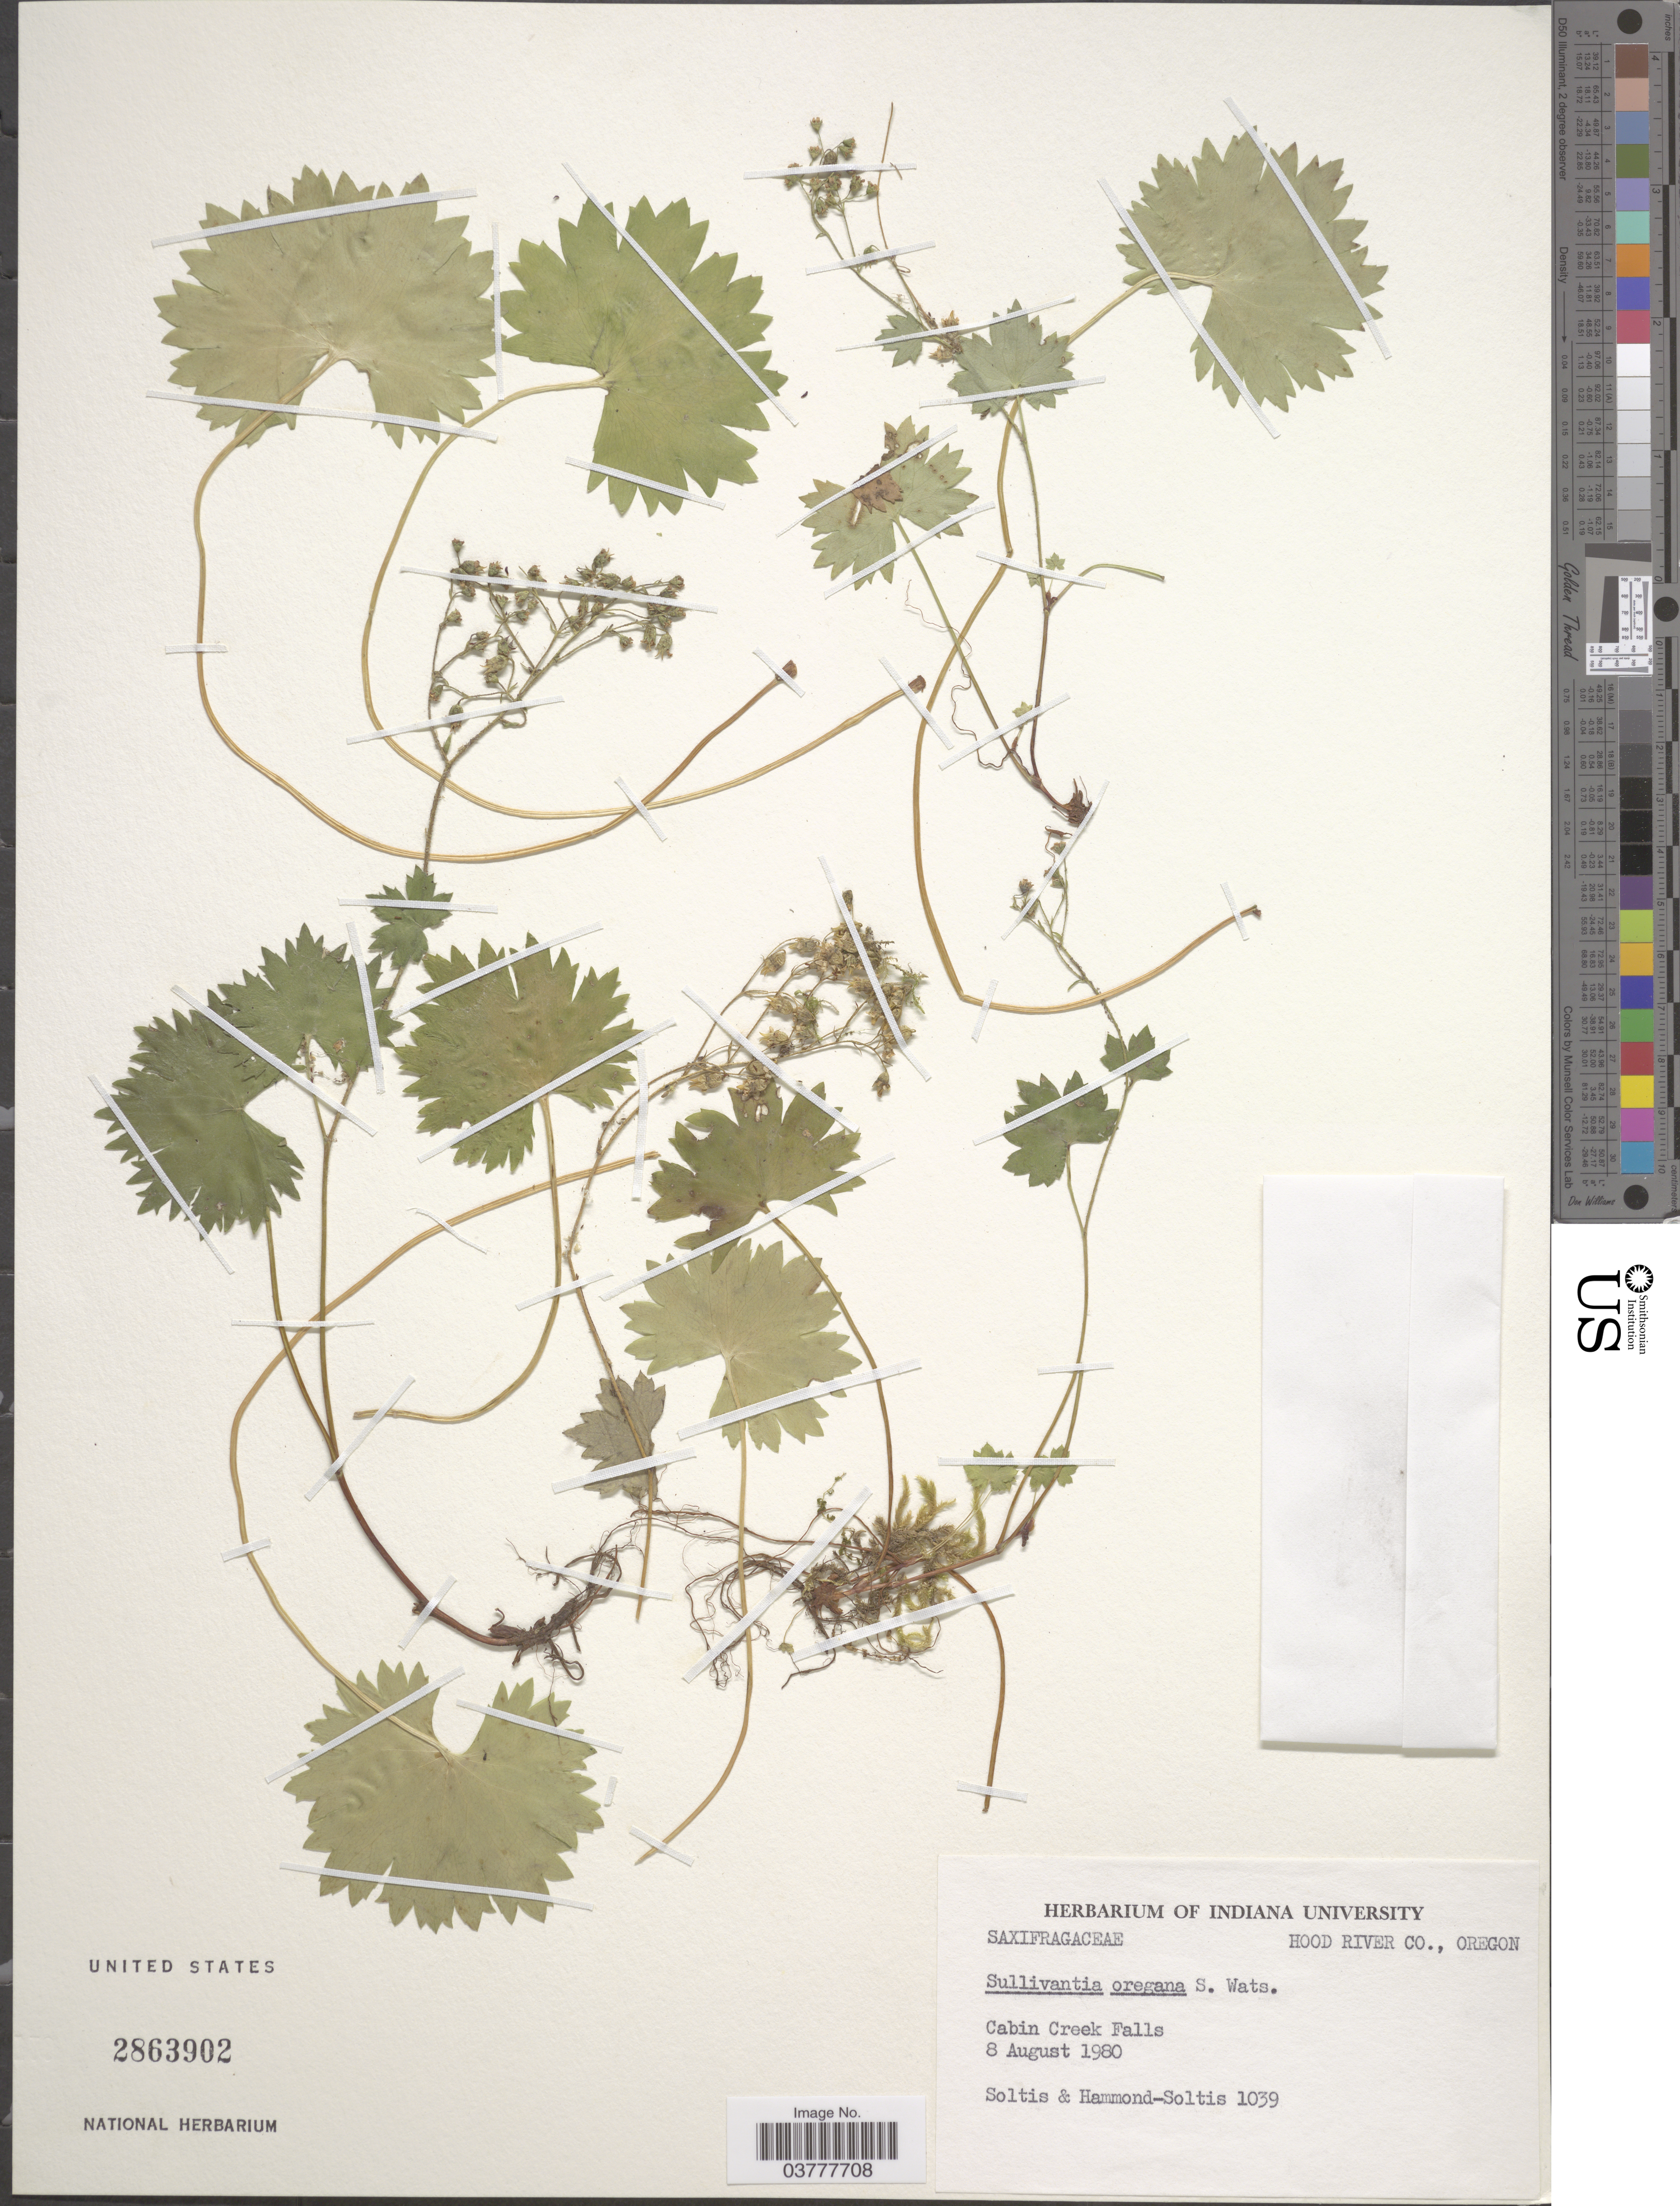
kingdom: Plantae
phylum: Tracheophyta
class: Magnoliopsida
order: Saxifragales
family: Saxifragaceae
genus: Sullivantia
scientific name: Sullivantia oregana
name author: S. Watson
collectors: -. Soltis & Soltis-Hammond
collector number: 1039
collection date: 1980-08-08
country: United States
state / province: Oregon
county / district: Hood River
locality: Hood River Co., Cabin Creek Falls.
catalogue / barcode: US 2863902